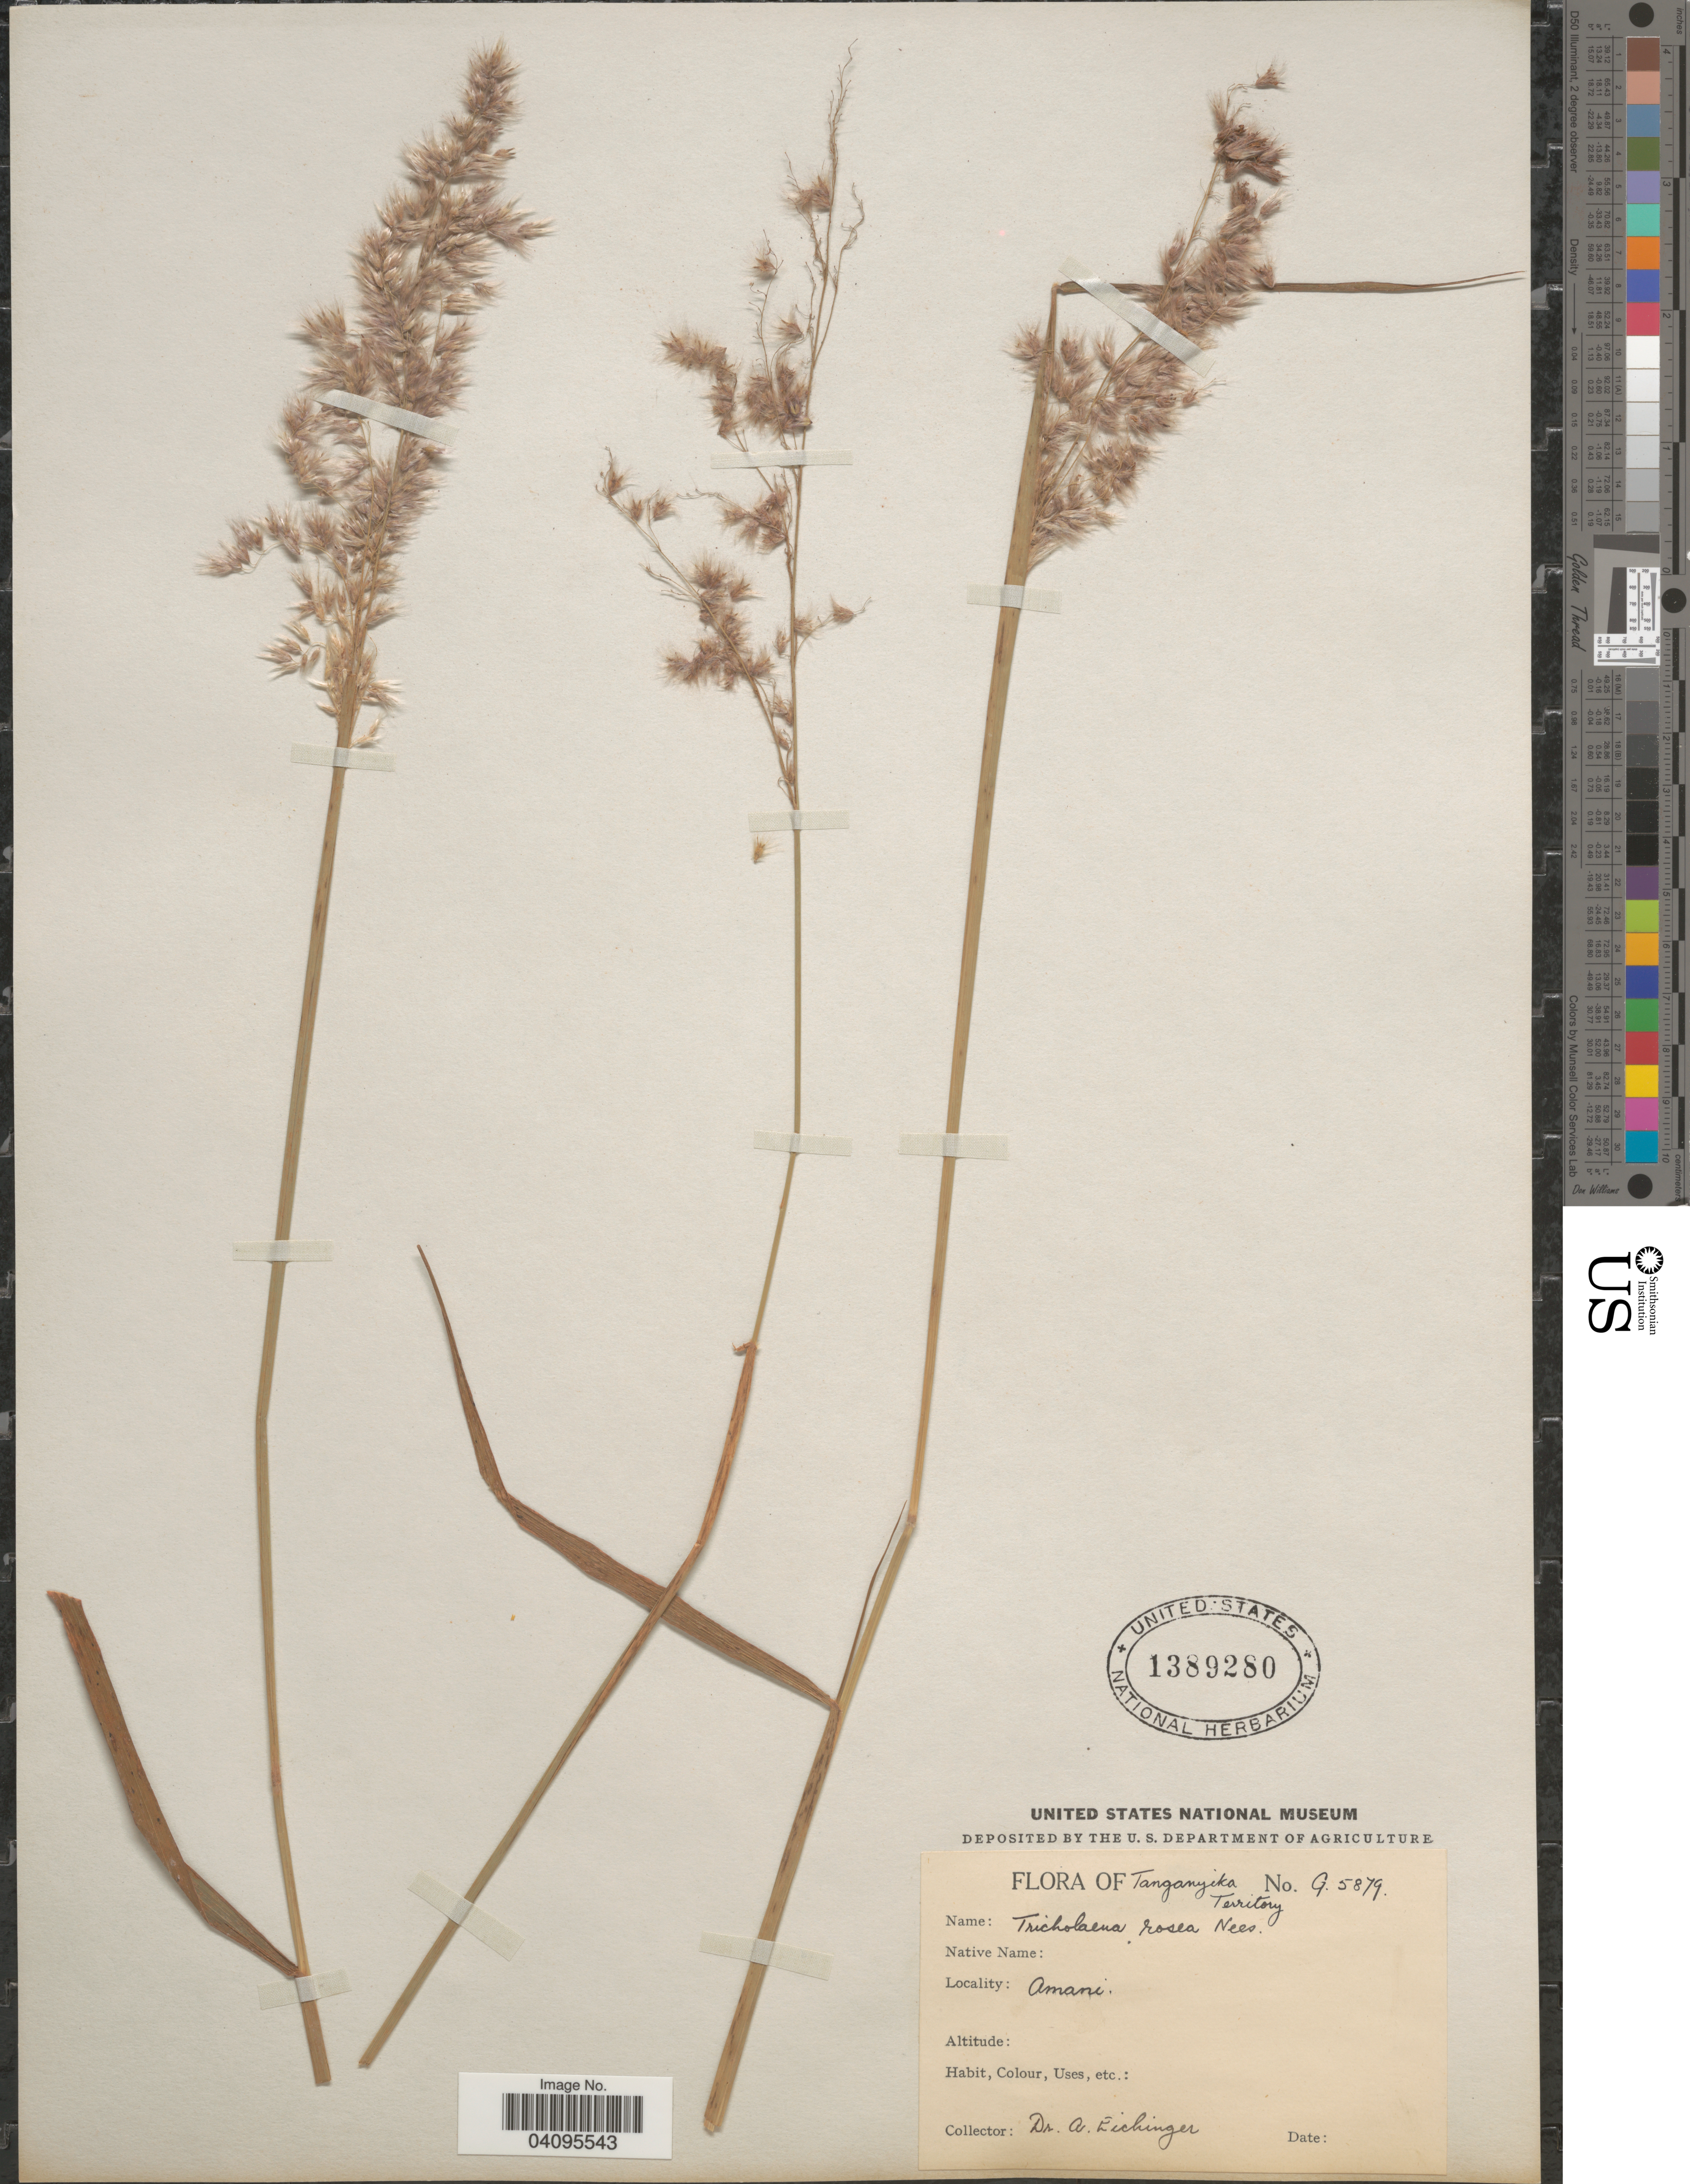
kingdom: Plantae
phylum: Tracheophyta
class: Liliopsida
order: Poales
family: Poaceae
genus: Melinis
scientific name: Melinis repens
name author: (Willd.) Zizka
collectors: A. Eichinger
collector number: G5879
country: Tanzania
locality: Tanganyika Territory. Amani.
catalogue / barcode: US 1389280